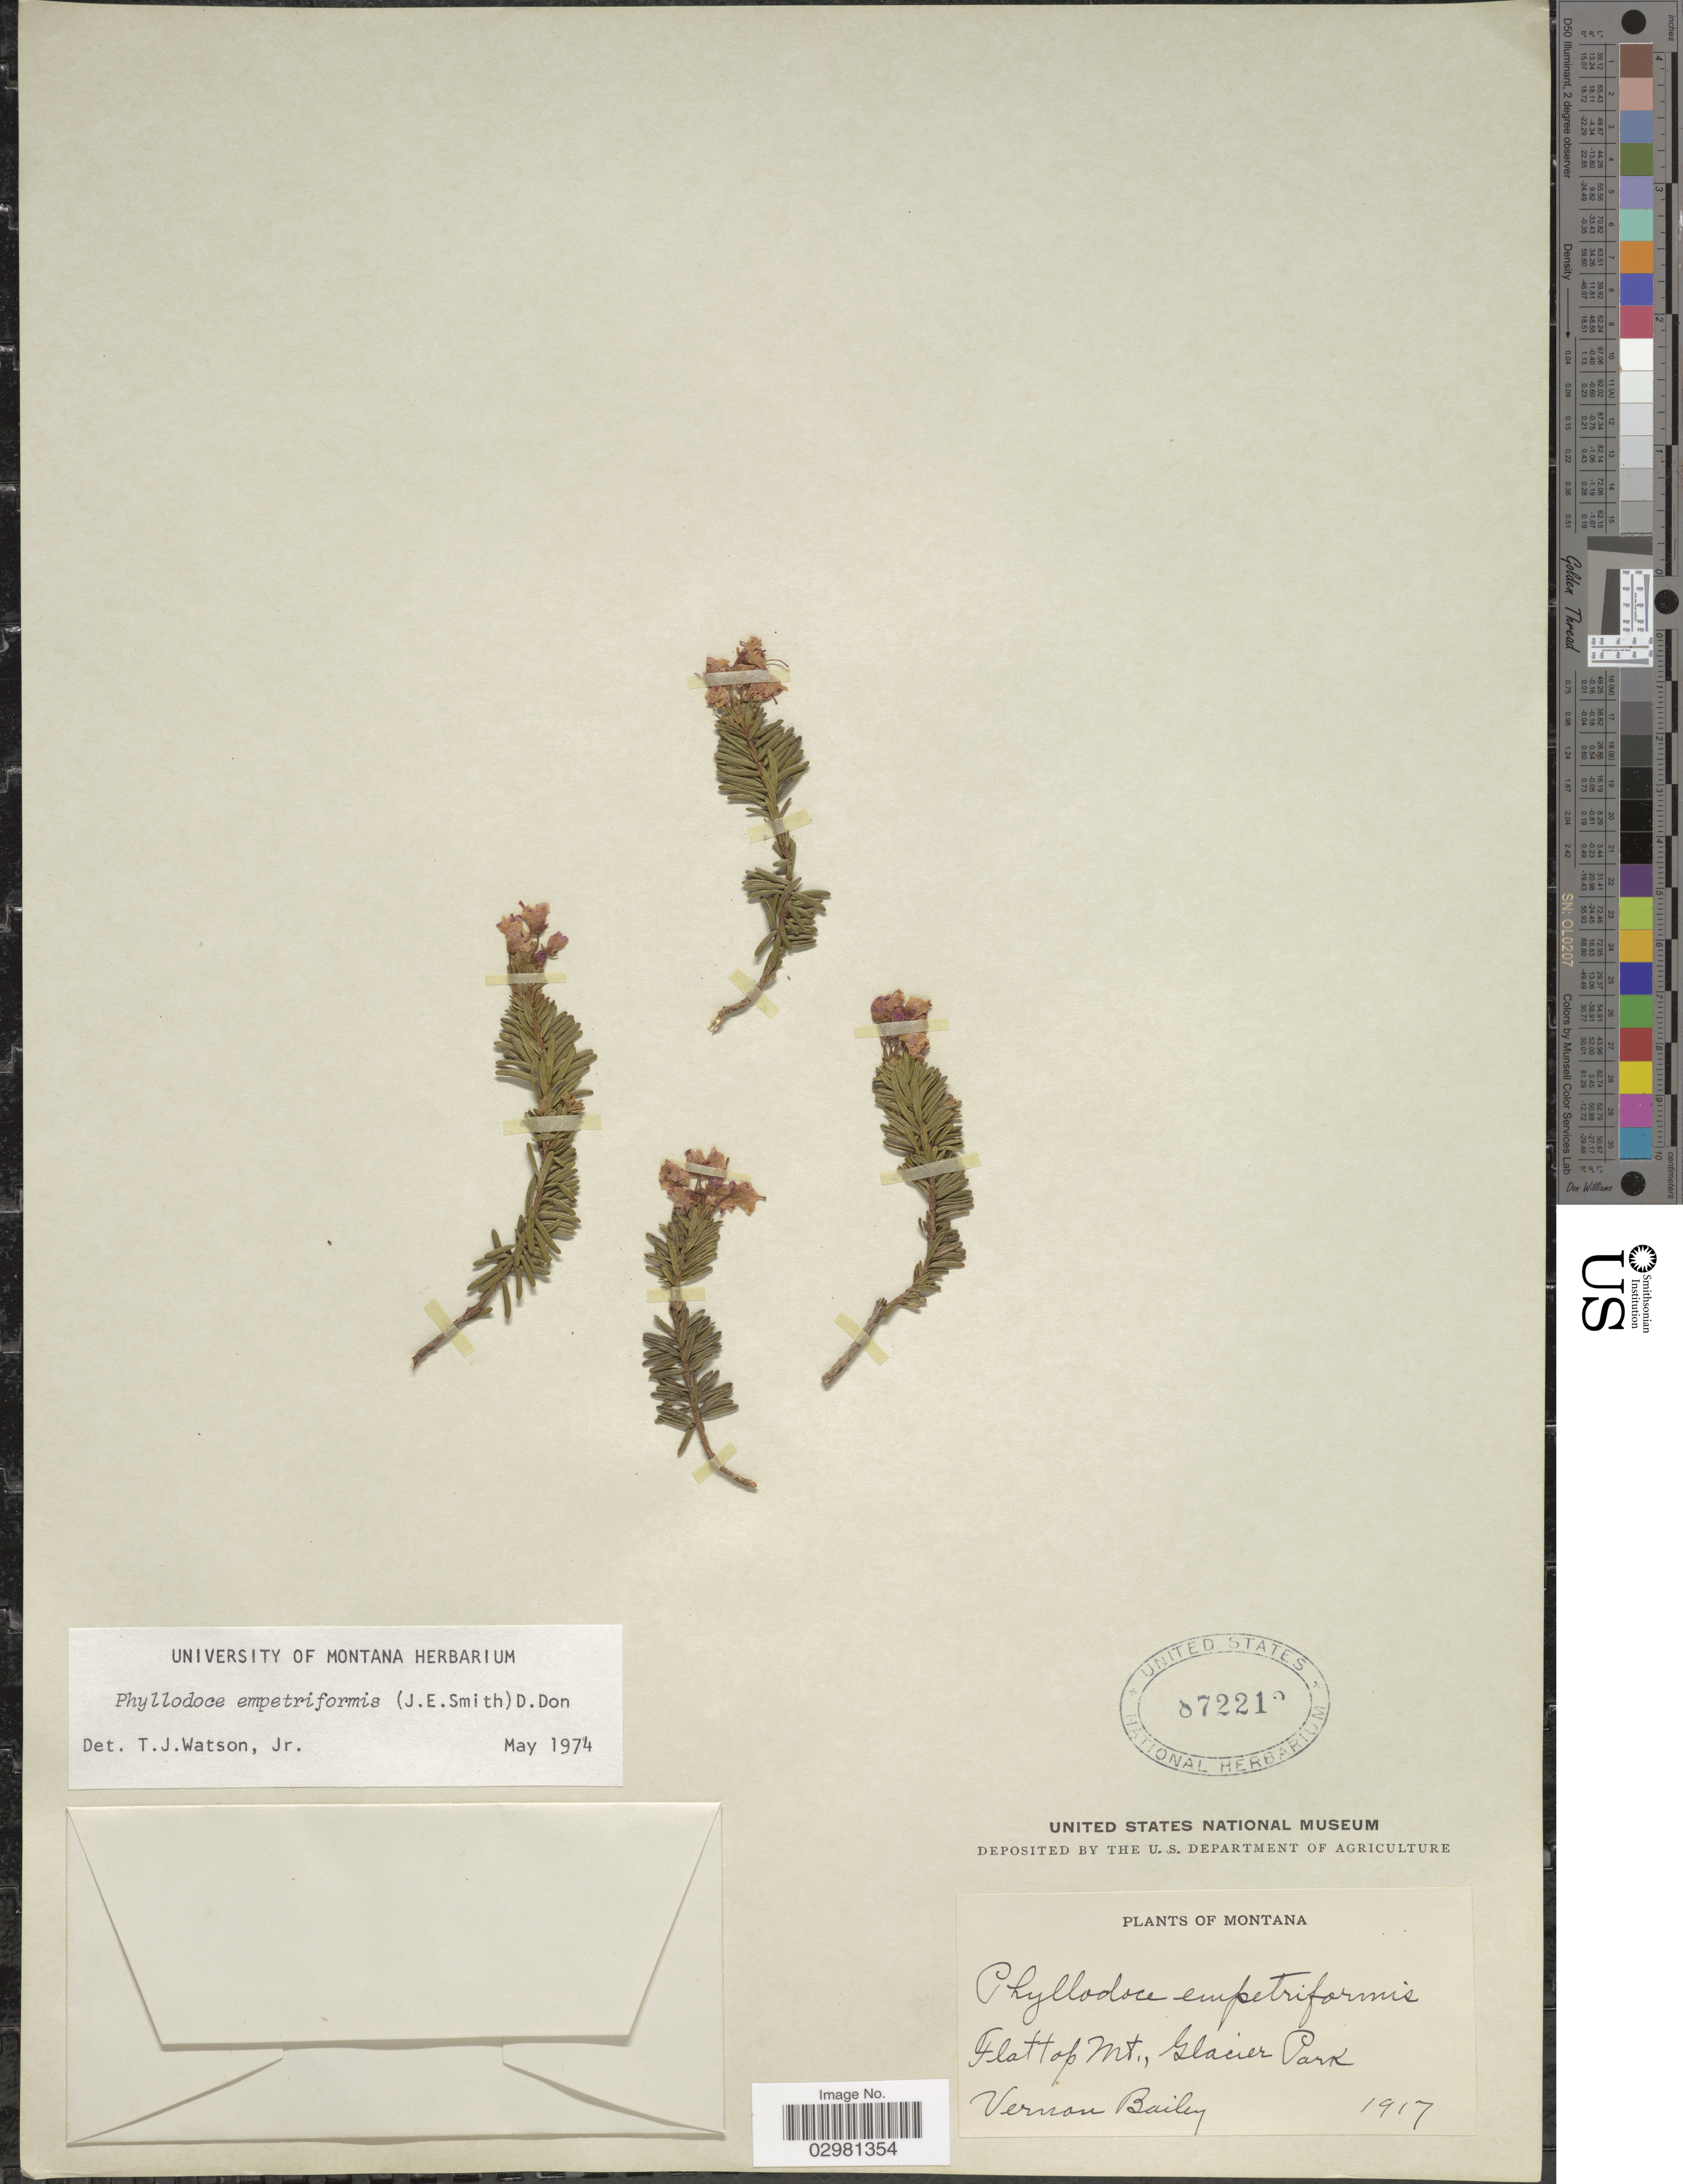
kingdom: Plantae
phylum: Tracheophyta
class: Magnoliopsida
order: Ericales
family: Ericaceae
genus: Phyllodoce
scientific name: Phyllodoce empetiformis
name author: (Small) D. Don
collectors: V. O. Bailey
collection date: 1917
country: United States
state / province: Montana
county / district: Glacier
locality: Flattop Mt., Glacier Park.